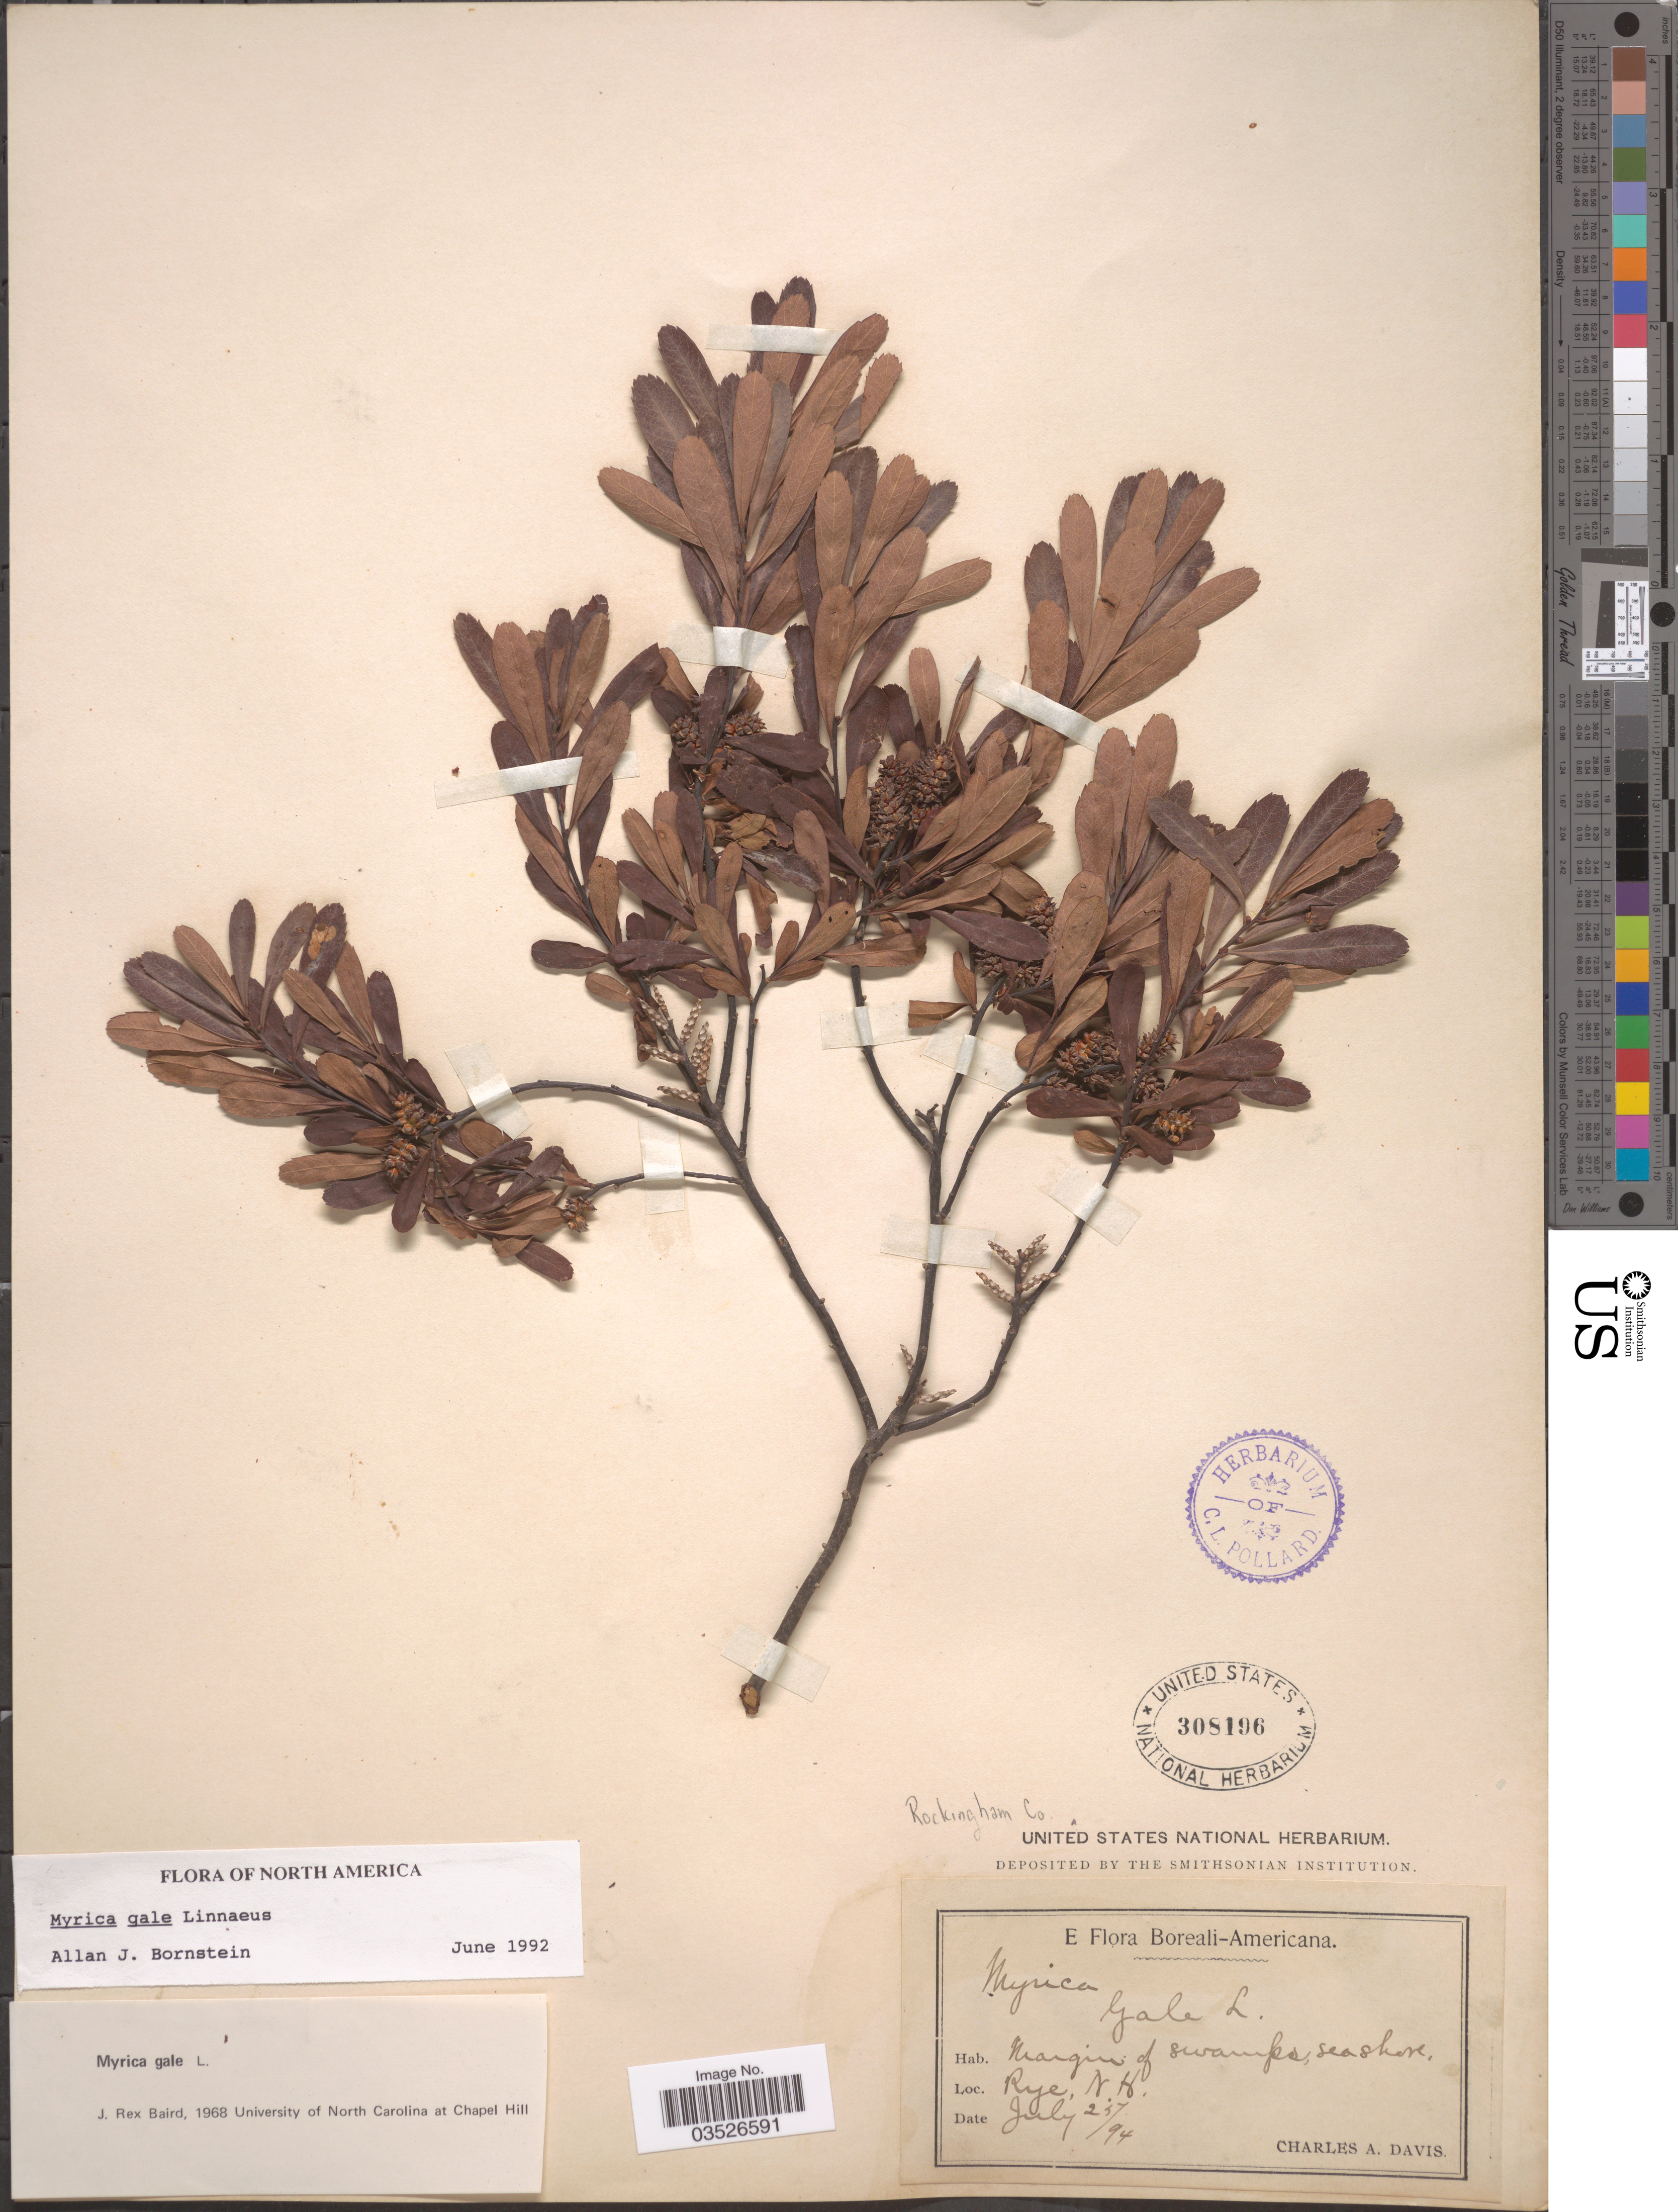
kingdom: Plantae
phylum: Tracheophyta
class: Magnoliopsida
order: Fagales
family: Myricaceae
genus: Myrica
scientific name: Myrica gale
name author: L.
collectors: C. Davis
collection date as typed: Transcribed d/m/y: 25/7/94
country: United States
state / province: New Hampshire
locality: Rye. Rockingham Co.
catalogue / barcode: US 308196